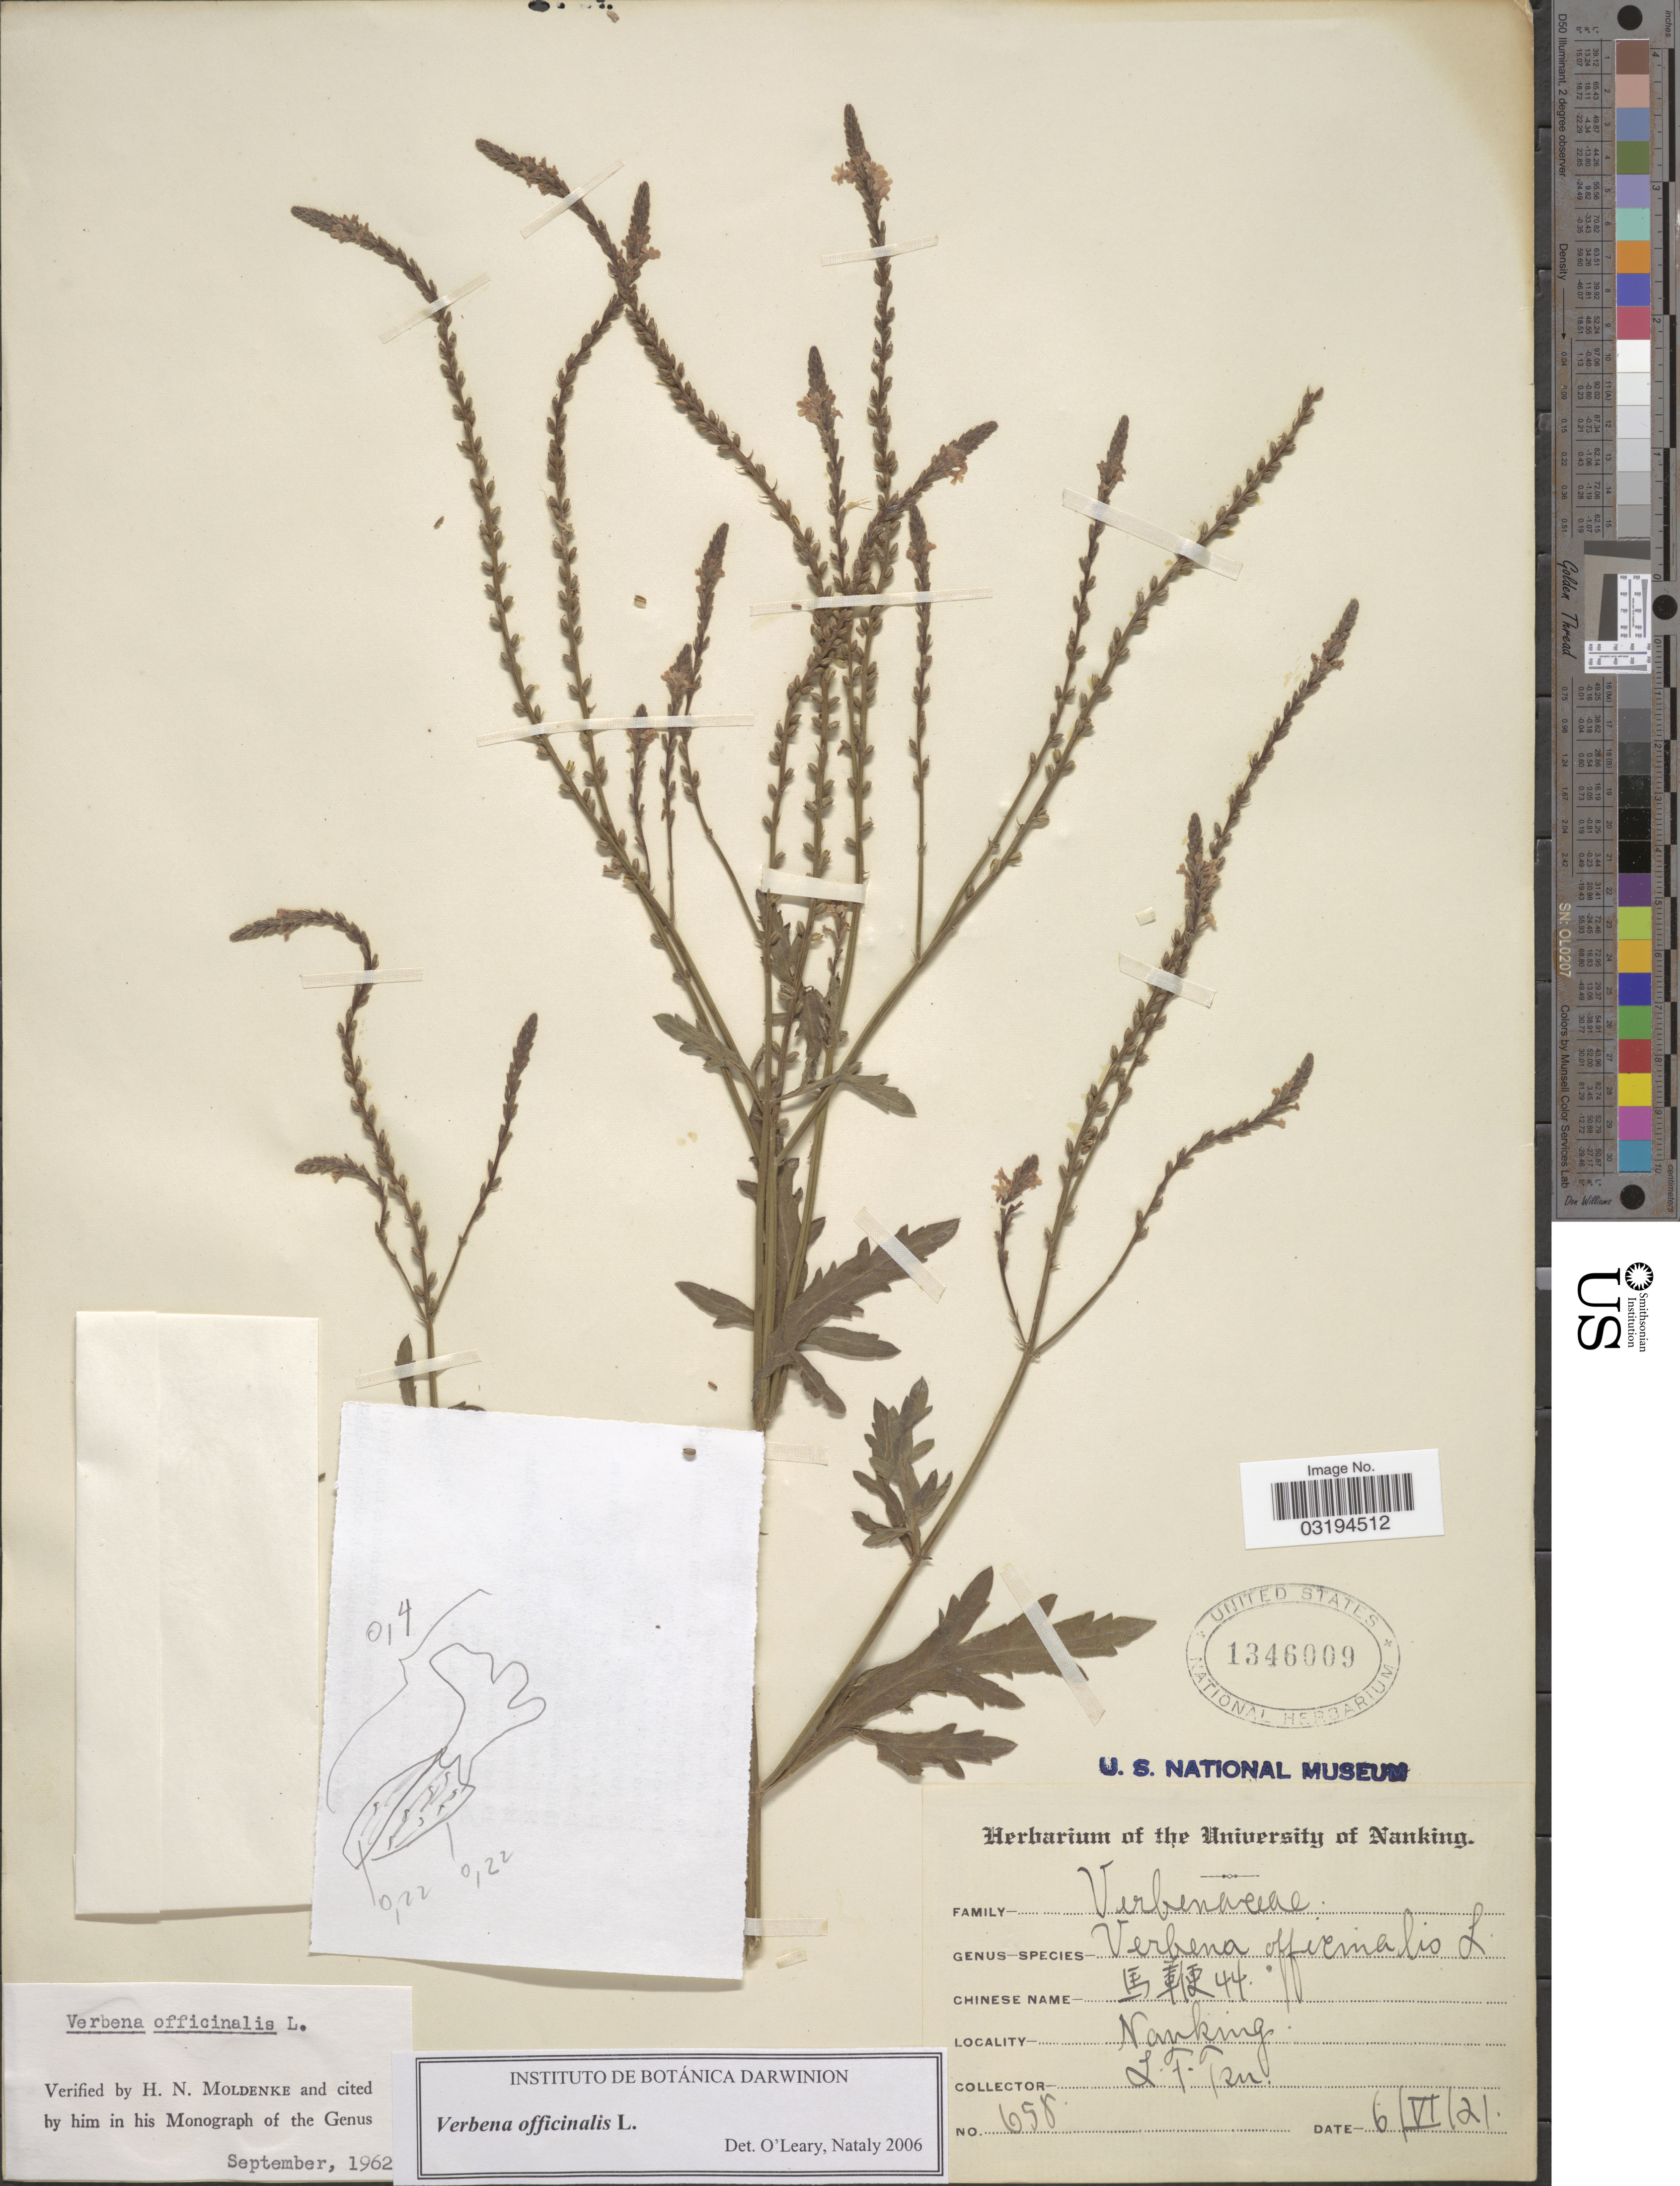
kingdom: Plantae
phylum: Tracheophyta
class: Magnoliopsida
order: Lamiales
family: Verbenaceae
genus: Verbena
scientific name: Verbena officinalis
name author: L.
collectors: L. Tsu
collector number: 698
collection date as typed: Transcribed d/m/y: 6/6/21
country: China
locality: Nanking.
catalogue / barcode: US 1346009